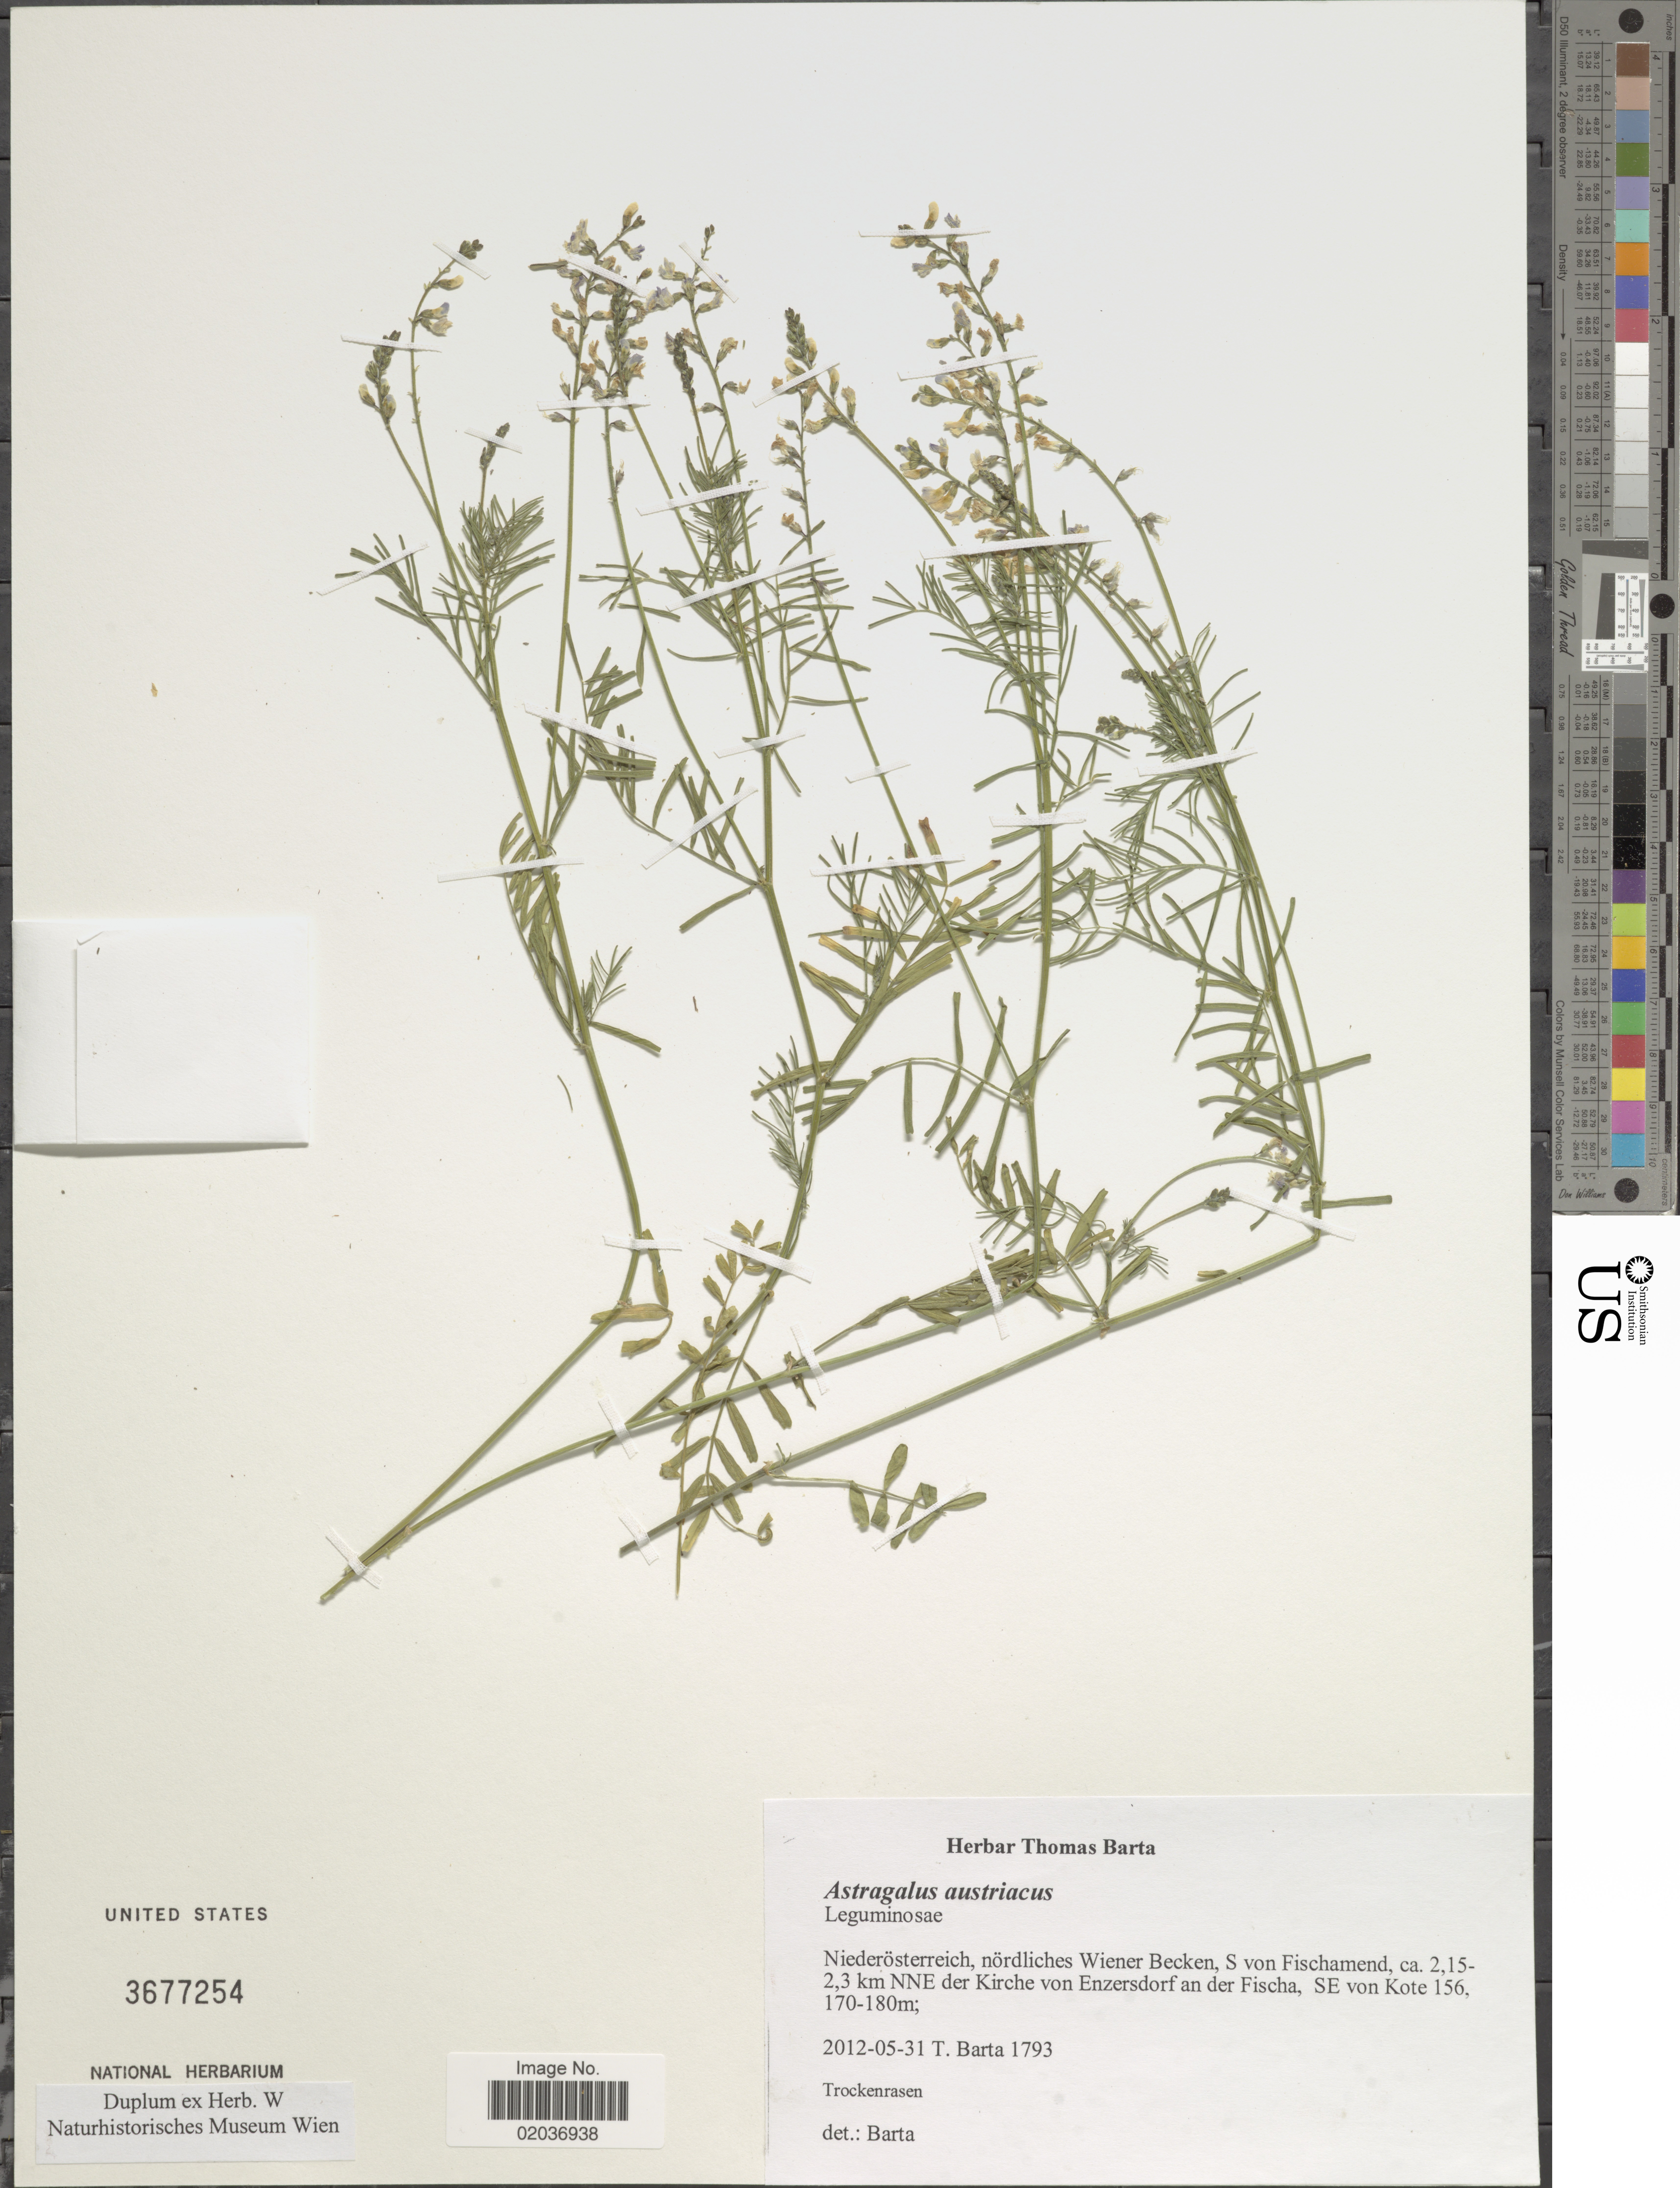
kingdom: Plantae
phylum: Tracheophyta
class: Magnoliopsida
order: Fabales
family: Fabaceae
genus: Astragalus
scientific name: Astragalus austriacus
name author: Jacq.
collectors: T. Barta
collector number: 1793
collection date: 2012-05-31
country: Austria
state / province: Niederosterreich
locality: Nördliches Wiener Becken, S von Fischamend, ca. 2,15-2,3 km NNE der Kirche von Enzersdorf an der Fischa, SE von Kote 156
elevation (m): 170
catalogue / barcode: US 3677254